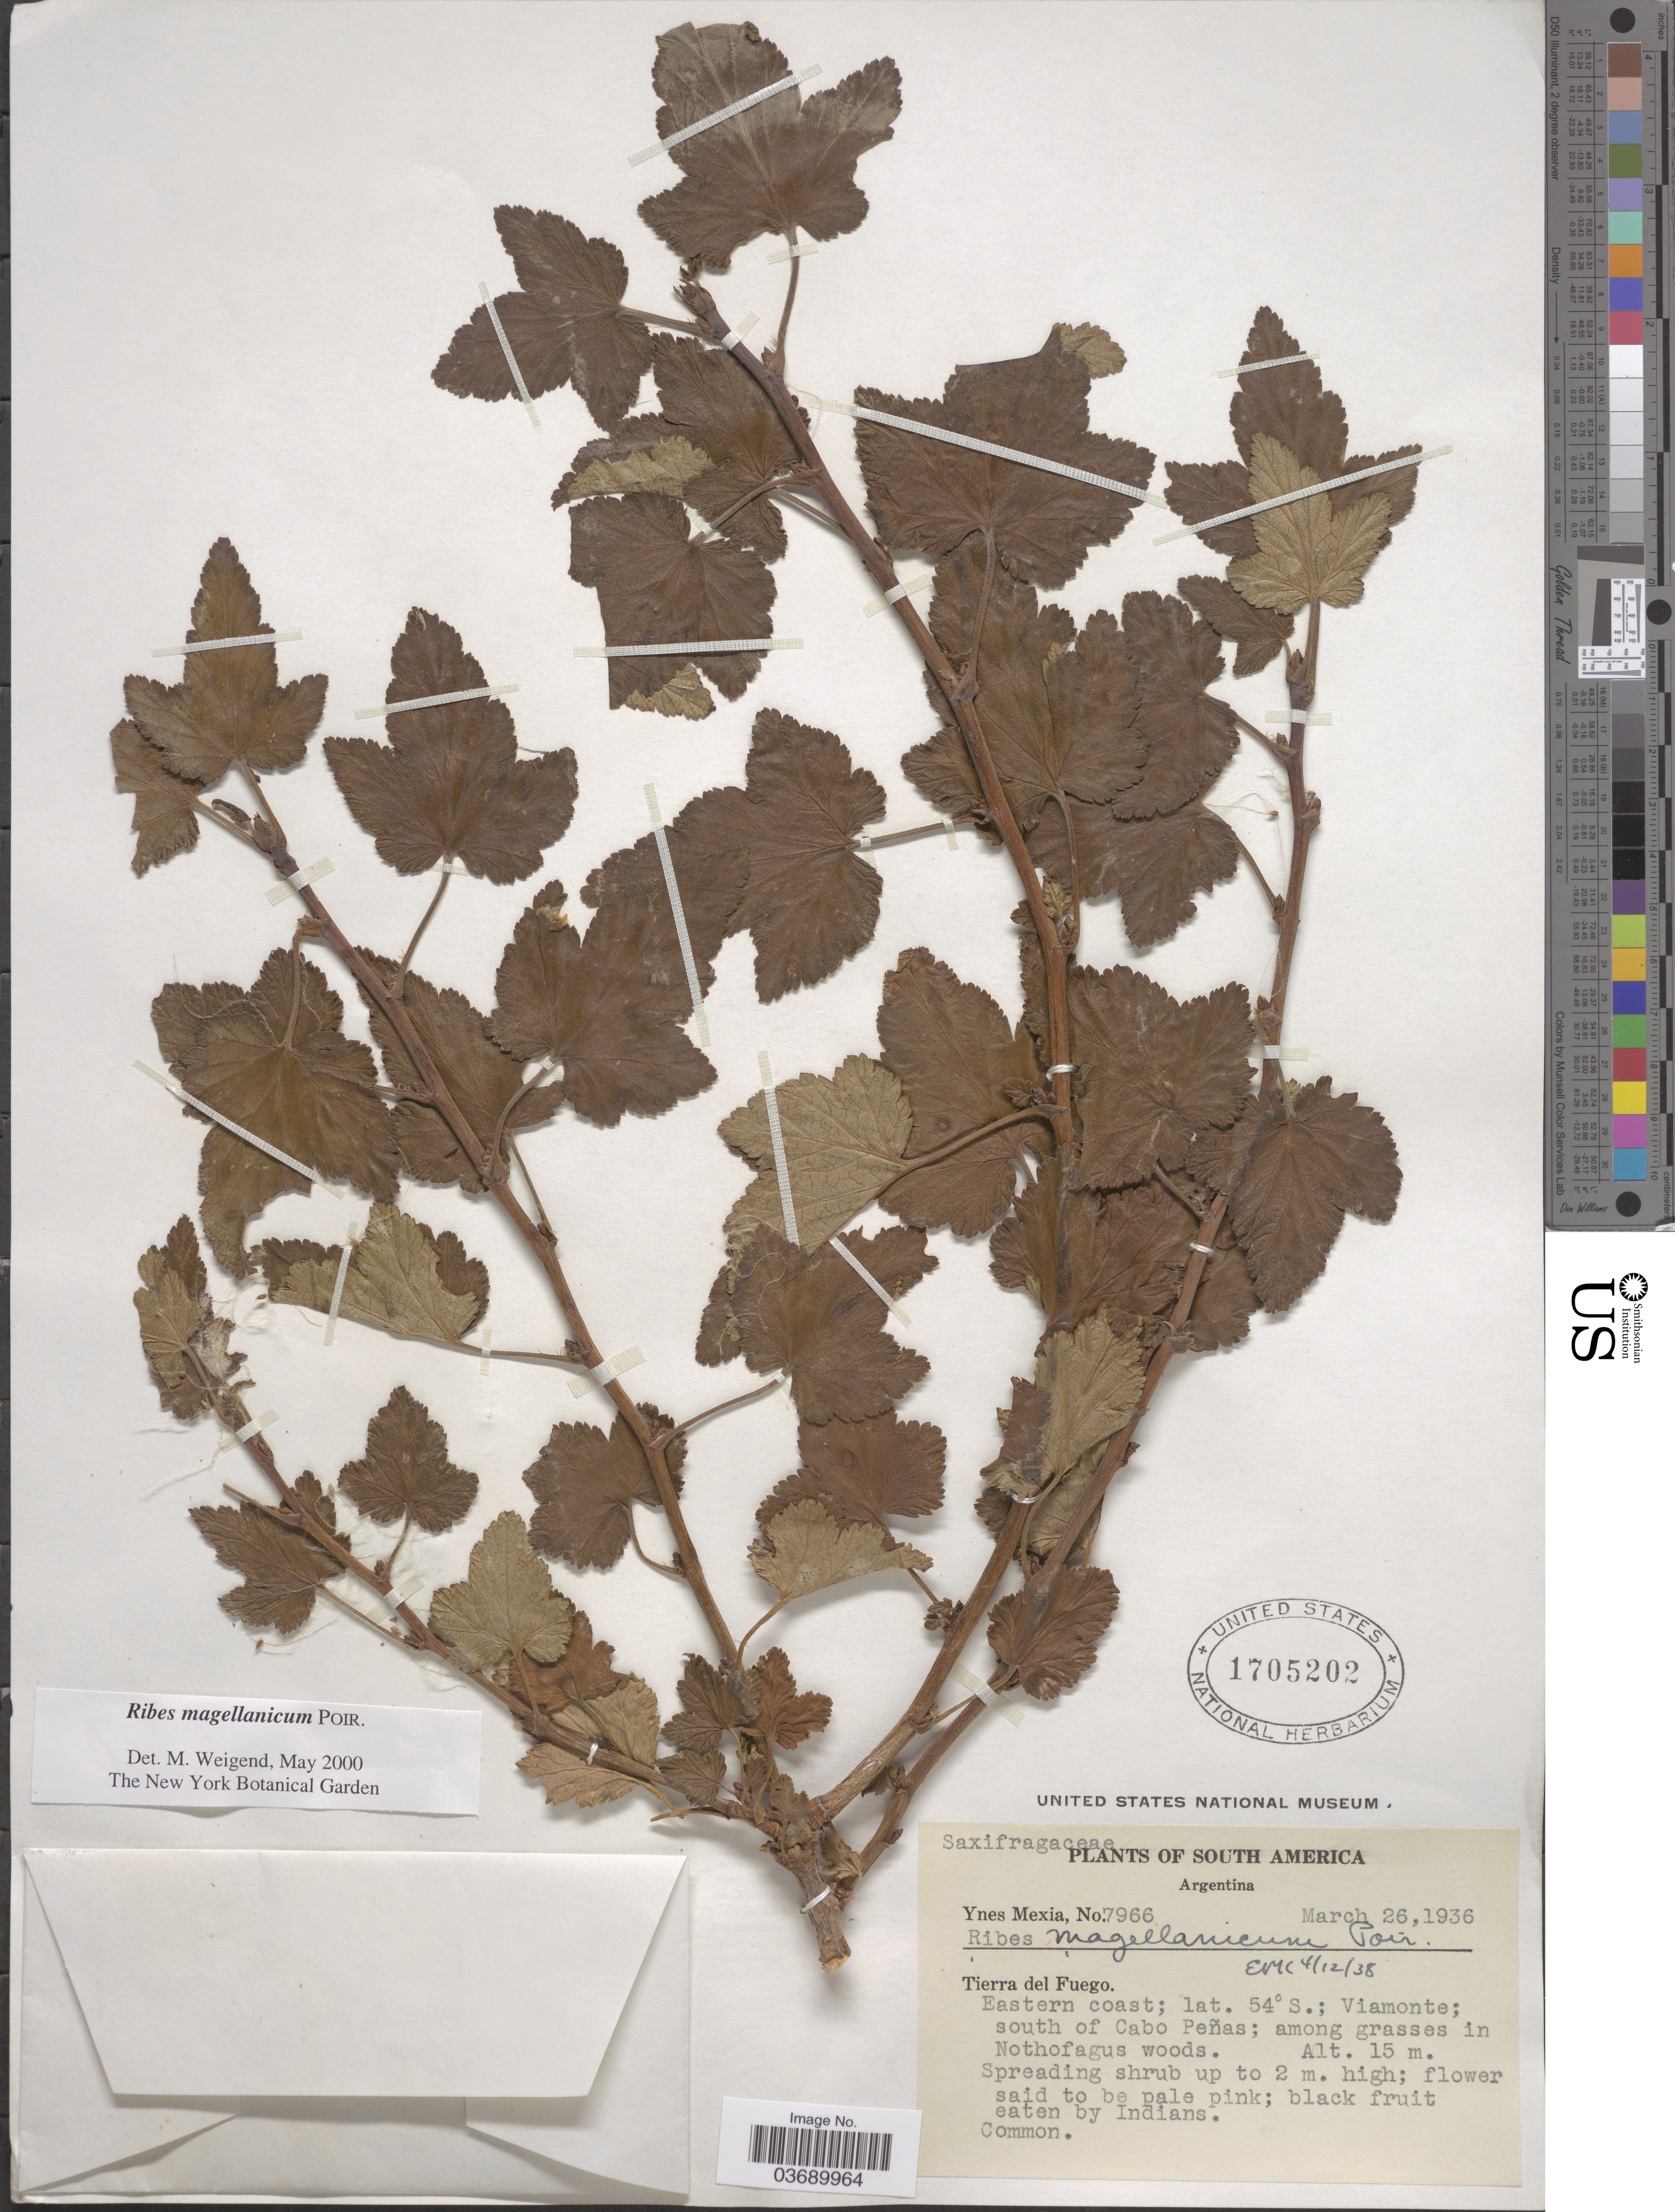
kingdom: Plantae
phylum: Tracheophyta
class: Magnoliopsida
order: Saxifragales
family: Grossulariaceae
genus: Ribes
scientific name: Ribes magellanicum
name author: Poir.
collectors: Y. Mexia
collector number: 7966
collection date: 1936-03-26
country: Argentina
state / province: Tierra del Fuego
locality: Eastern coast; Viamonte; south of Cabo Peñas.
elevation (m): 15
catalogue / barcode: US 1705202